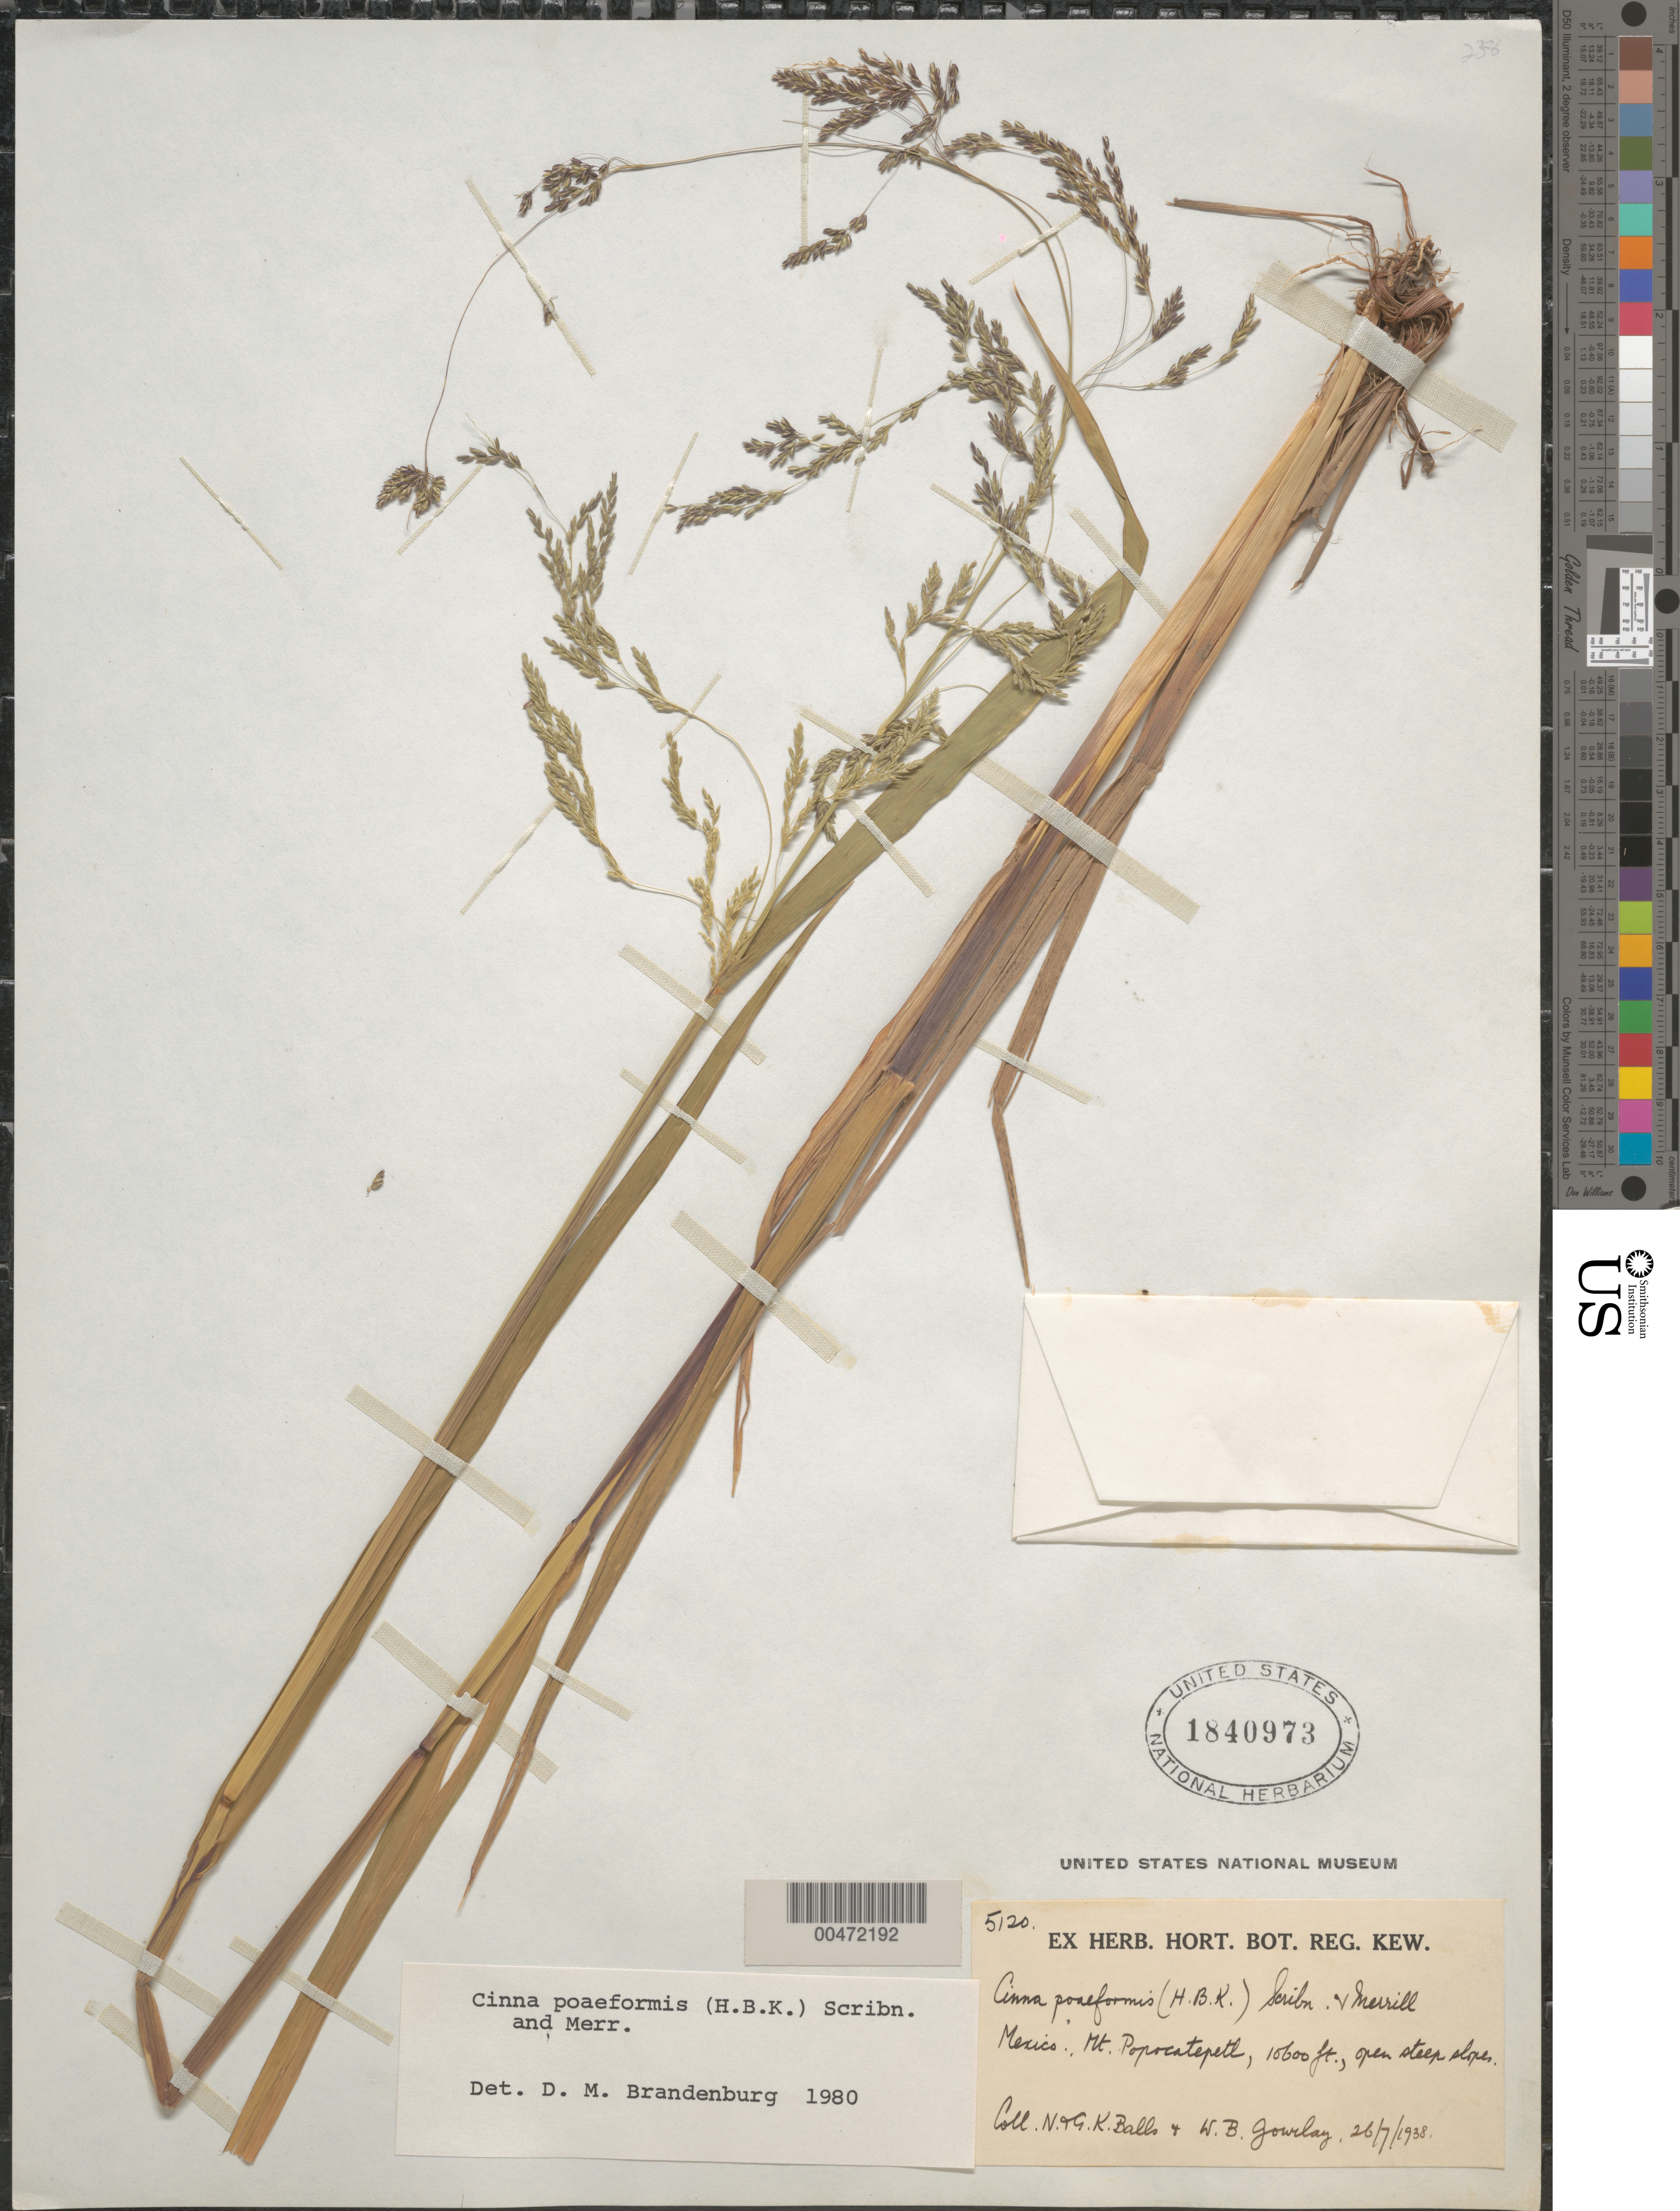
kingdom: Plantae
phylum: Tracheophyta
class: Liliopsida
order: Poales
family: Poaceae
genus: Cinna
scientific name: Cinna poiformis (Kunth) Scribn. & Merr.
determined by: Brandenburg, D. M.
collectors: N. Balls, G. Balls & W. Gourley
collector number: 5120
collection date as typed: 26 Jul 1938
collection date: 1938-07-26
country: Mexico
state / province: México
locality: Mt. Popocatepetl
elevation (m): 3231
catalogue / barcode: US 1840973